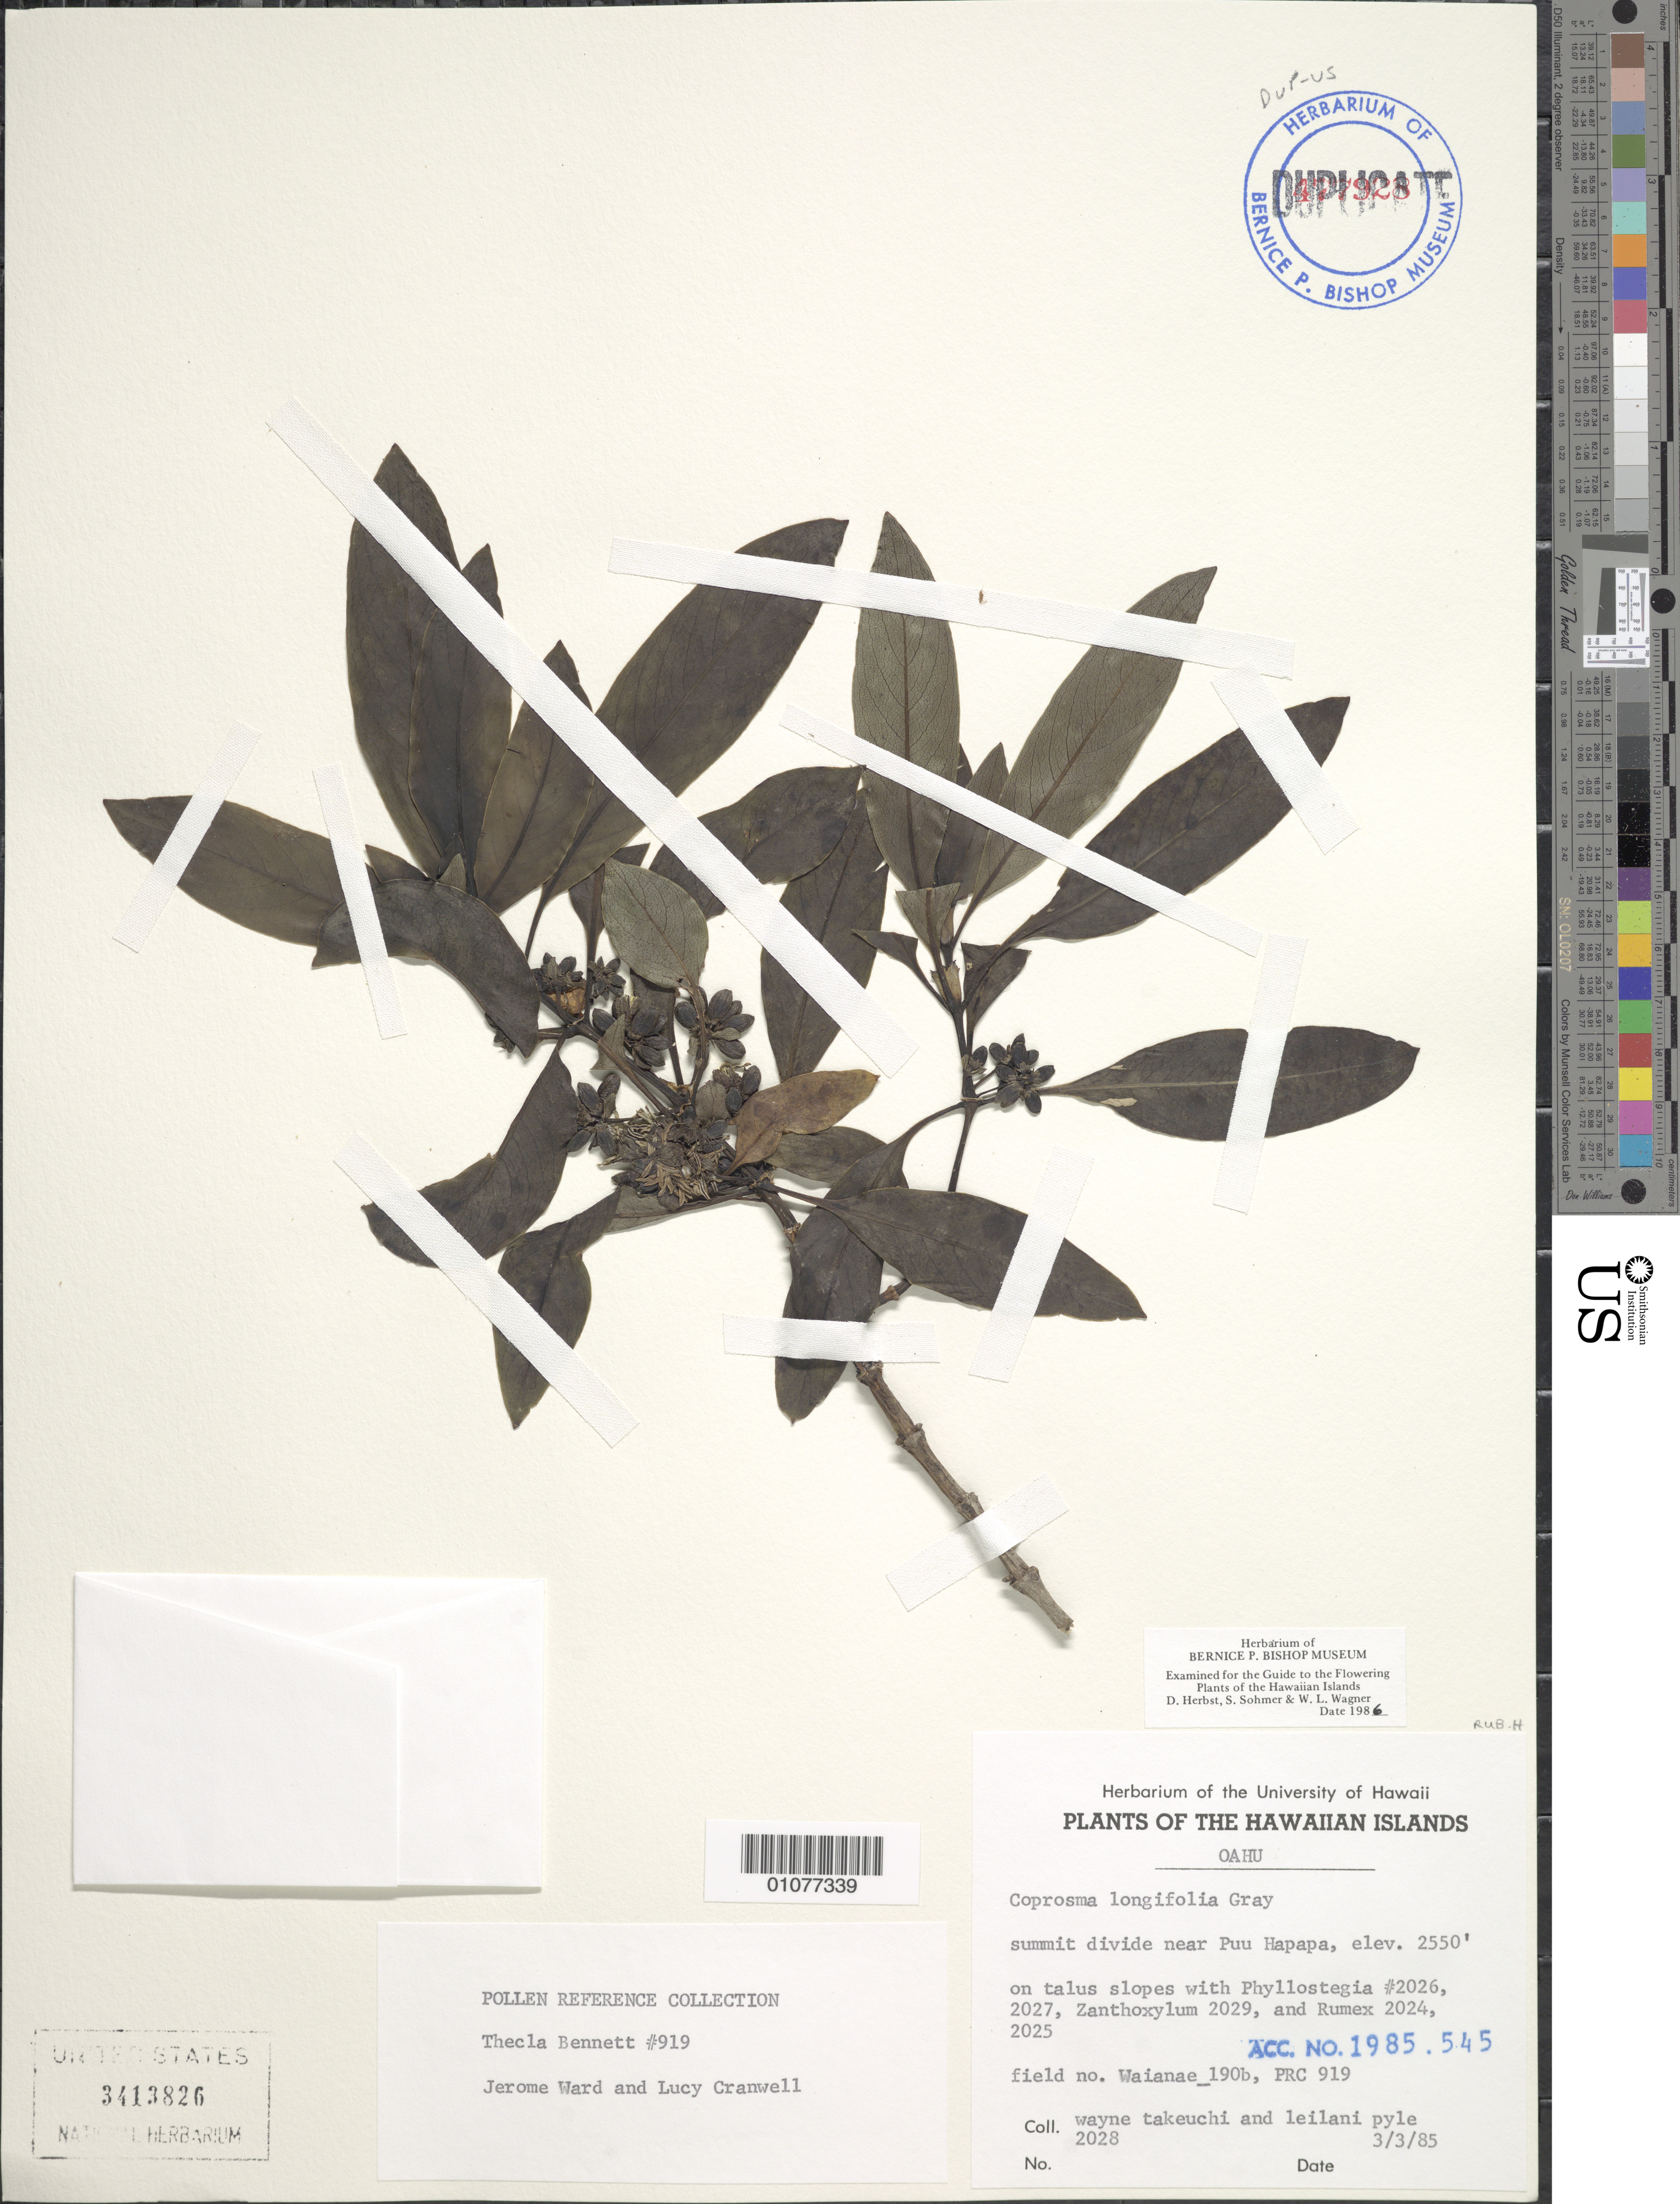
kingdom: Plantae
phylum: Tracheophyta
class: Magnoliopsida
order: Gentianales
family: Rubiaceae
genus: Coprosma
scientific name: Coprosma longifolia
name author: A. Gray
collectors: W. N. Takeuchi & L. Pyle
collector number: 2028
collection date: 1985-03-03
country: United States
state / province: Hawaii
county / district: Honolulu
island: Oahu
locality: summit divide near Puu Hapapa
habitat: on talus slopes with Phyllostegia 2026/2027, Zanthoxylum 2029, and Rumex 2024/2025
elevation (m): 777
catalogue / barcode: US 3413826